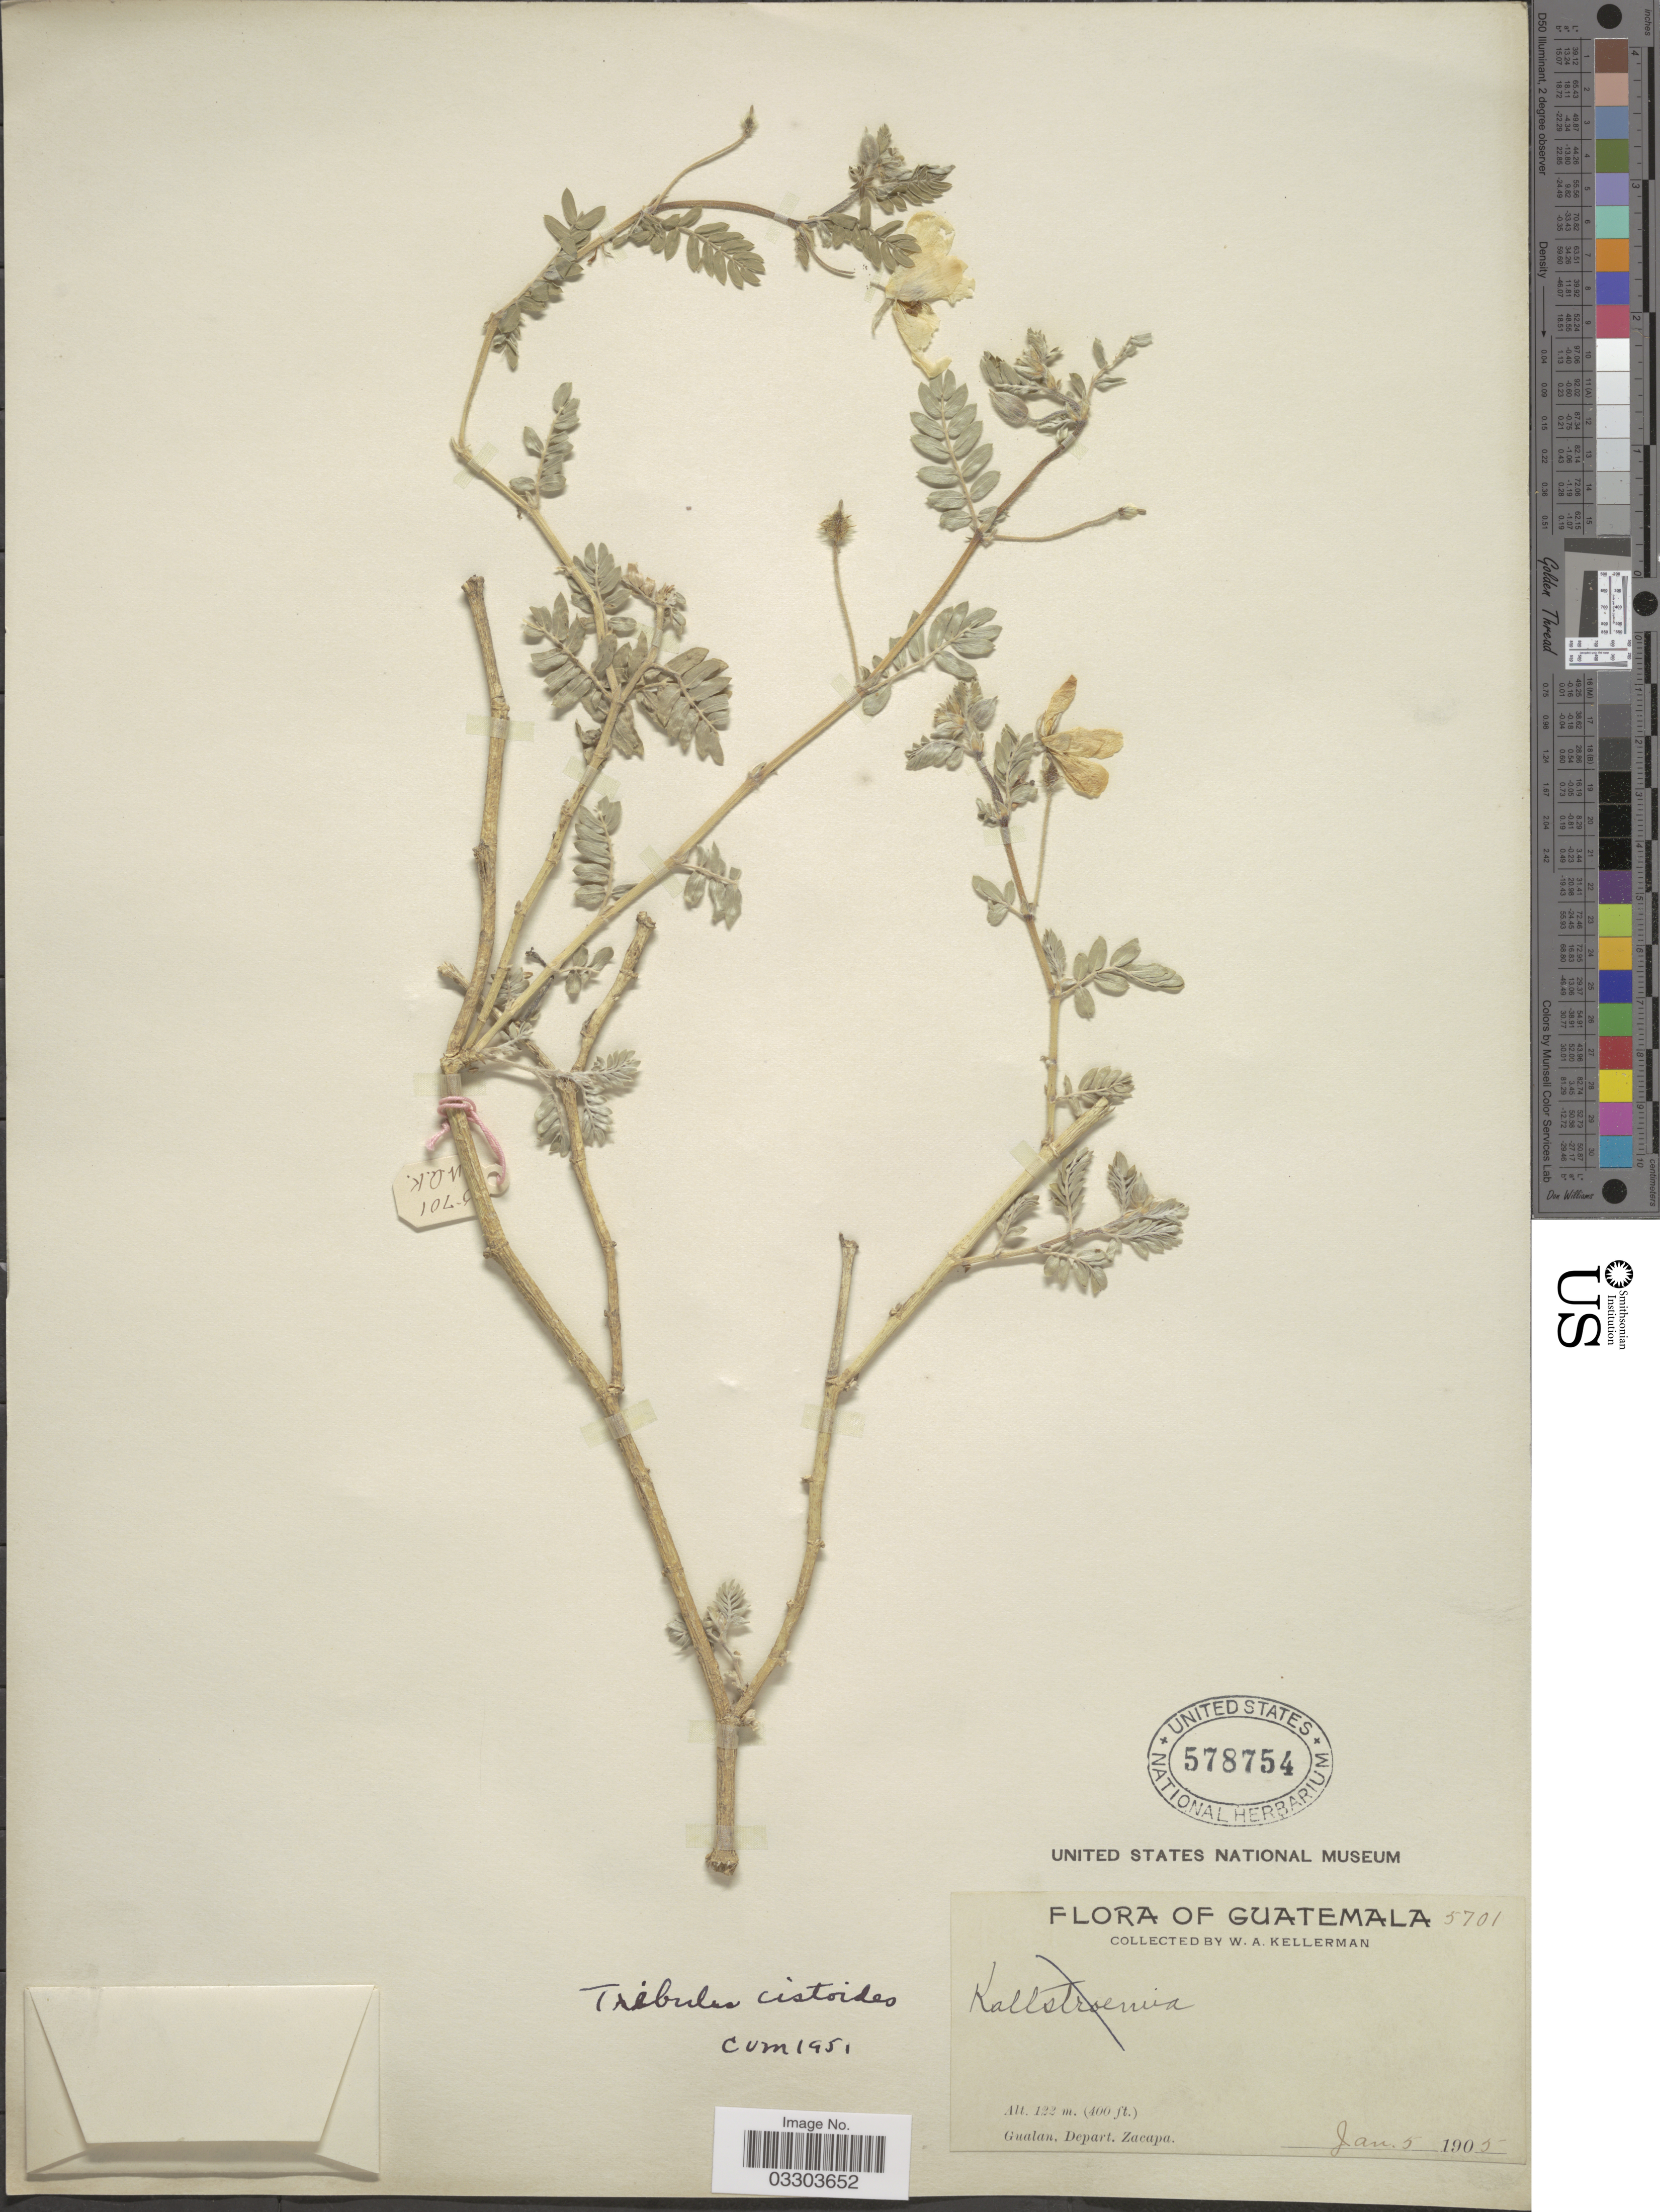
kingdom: Plantae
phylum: Tracheophyta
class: Magnoliopsida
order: Zygophyllales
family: Zygophyllaceae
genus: Tribulus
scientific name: Tribulus cistoides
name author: L.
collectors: W. Kellerman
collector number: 5701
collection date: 1905-01-05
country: Guatemala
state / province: Zacapa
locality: Gualan, Depart. Zacapa.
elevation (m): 122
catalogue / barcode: US 578754